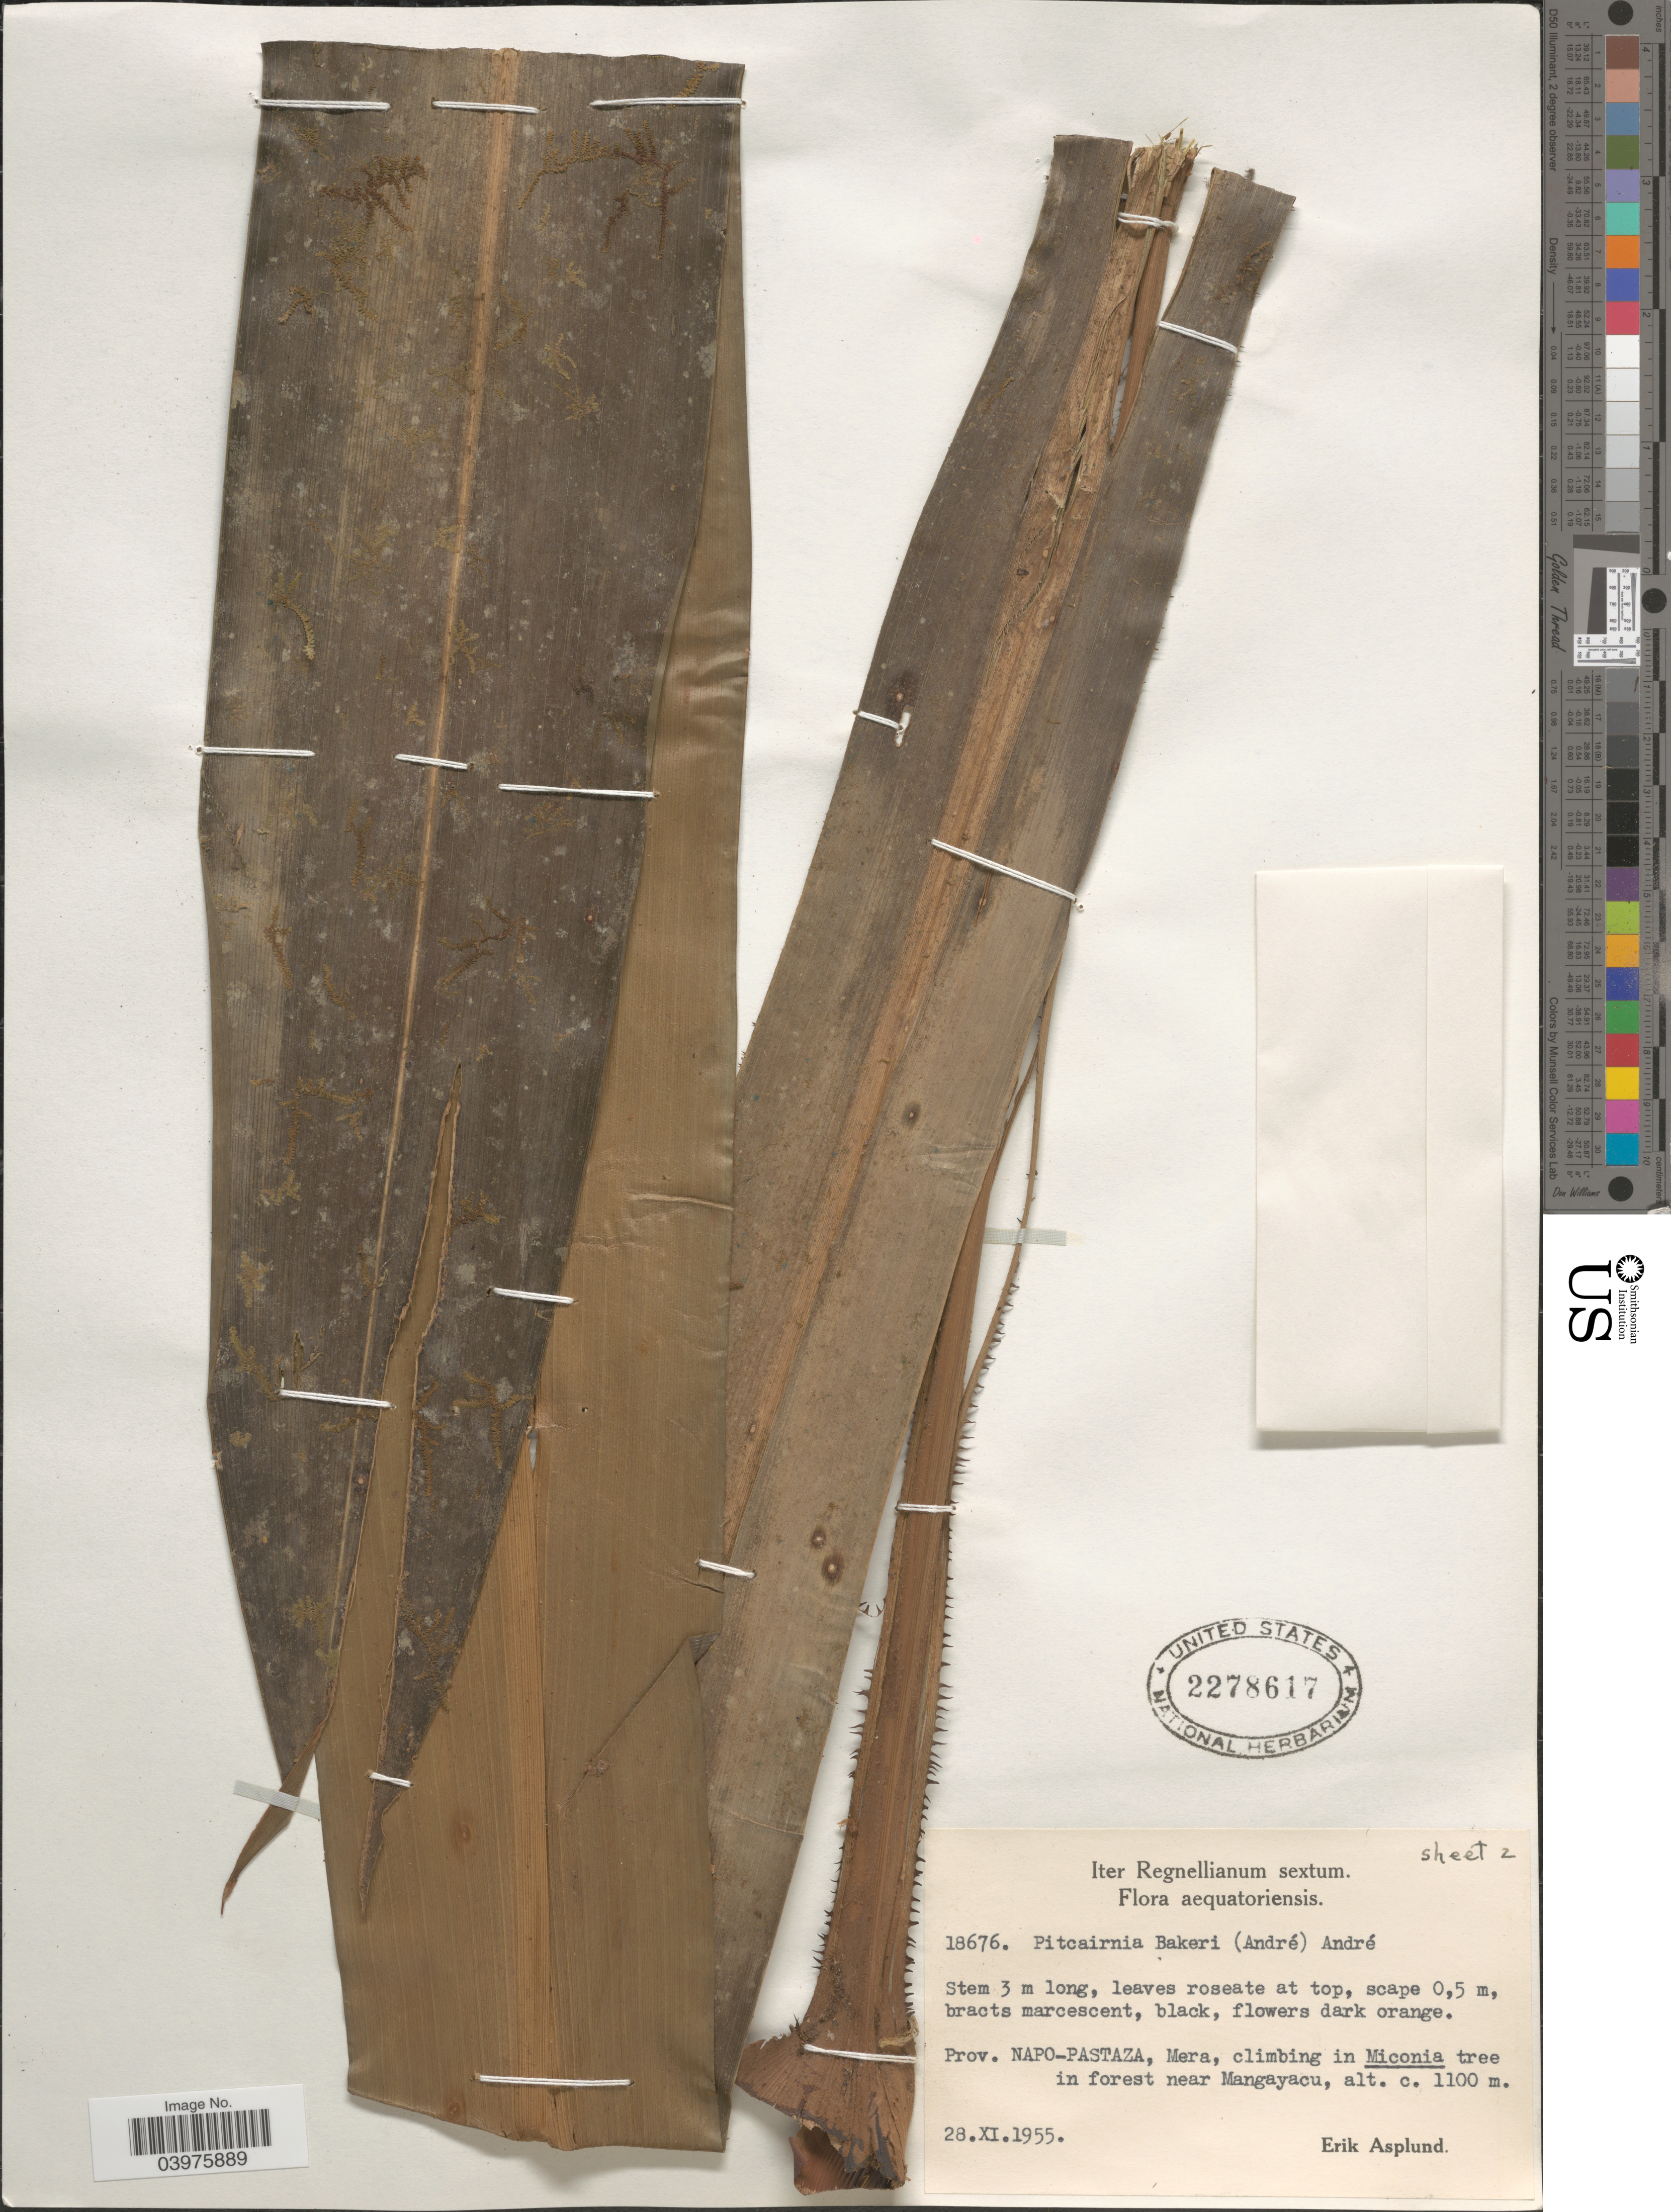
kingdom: Plantae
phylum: Tracheophyta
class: Liliopsida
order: Poales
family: Bromeliaceae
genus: Pitcairnia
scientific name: Pitcairnia bakeri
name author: (André) André ex Mez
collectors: E. Asplund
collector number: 18676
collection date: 1955-11-28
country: Ecuador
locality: Prov. Napo-Pastaza, Mera, climbing in Miconia tree in forest near Mangayacu.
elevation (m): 1100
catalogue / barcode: US 2278617